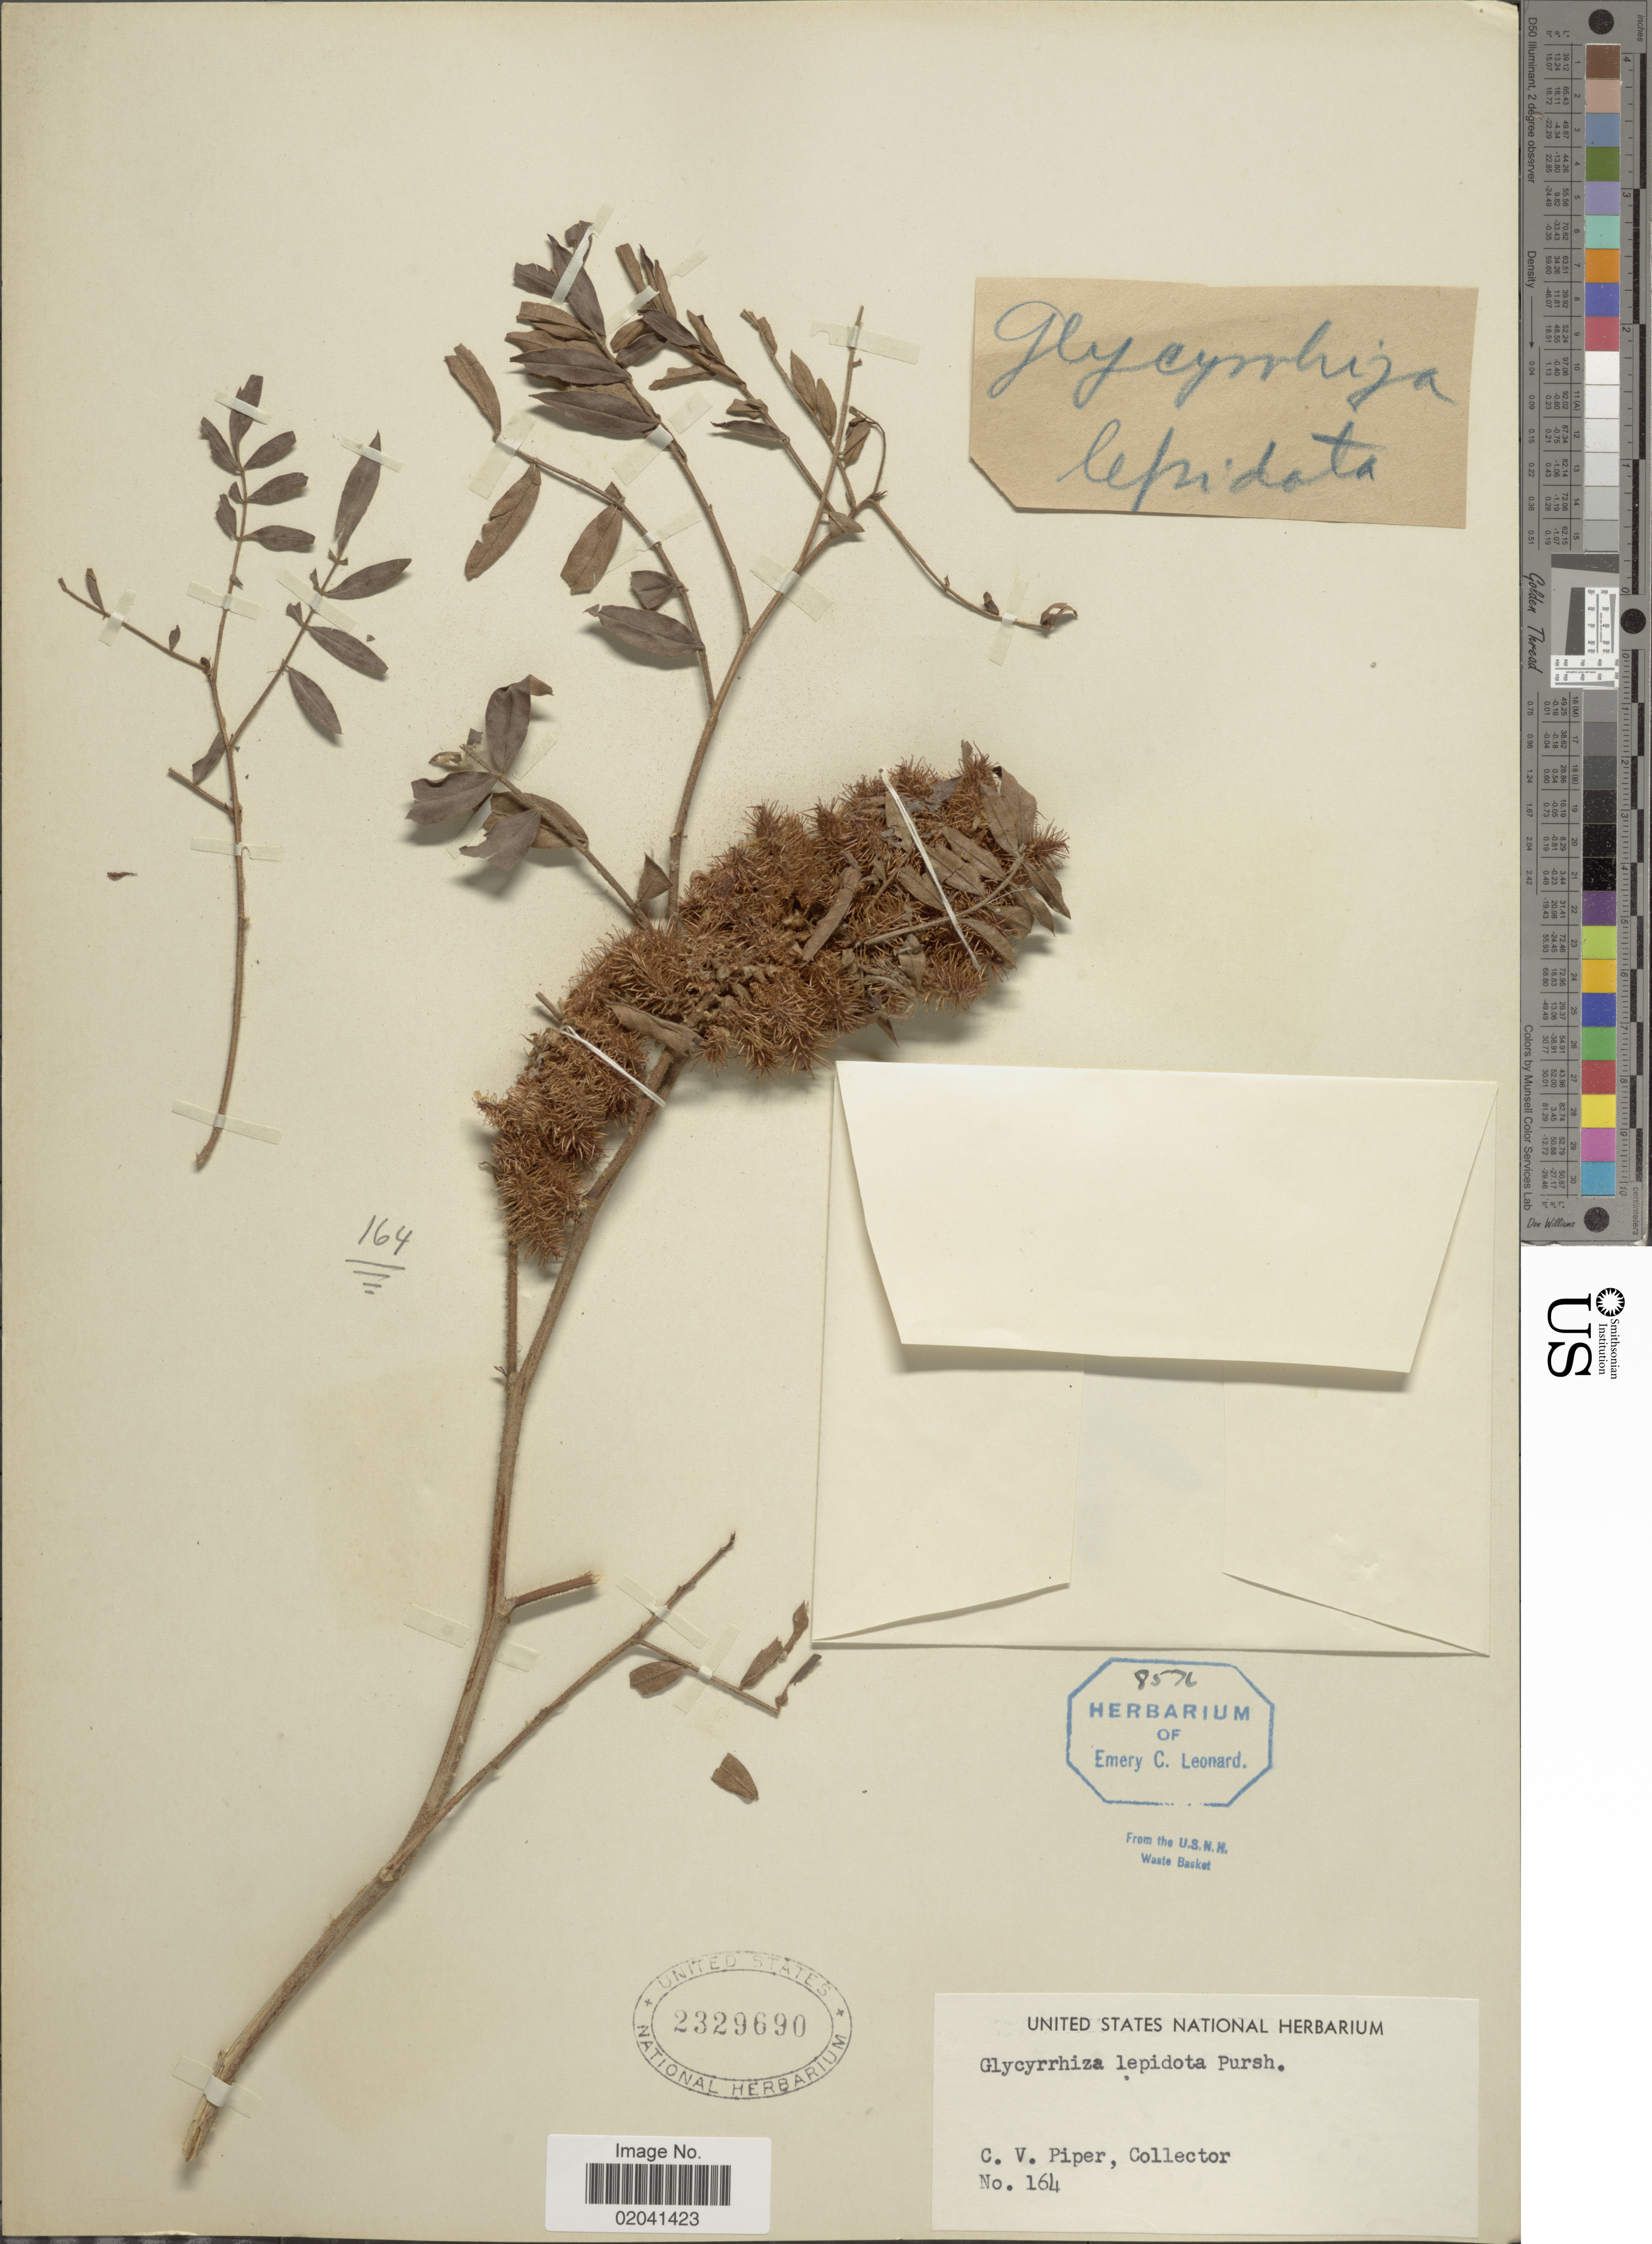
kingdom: Plantae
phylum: Tracheophyta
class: Magnoliopsida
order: Fabales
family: Fabaceae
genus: Glycyrrhiza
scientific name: Glycyrrhiza lepidota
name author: Pursh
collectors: C. V. Piper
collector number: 164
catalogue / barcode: US 2329690